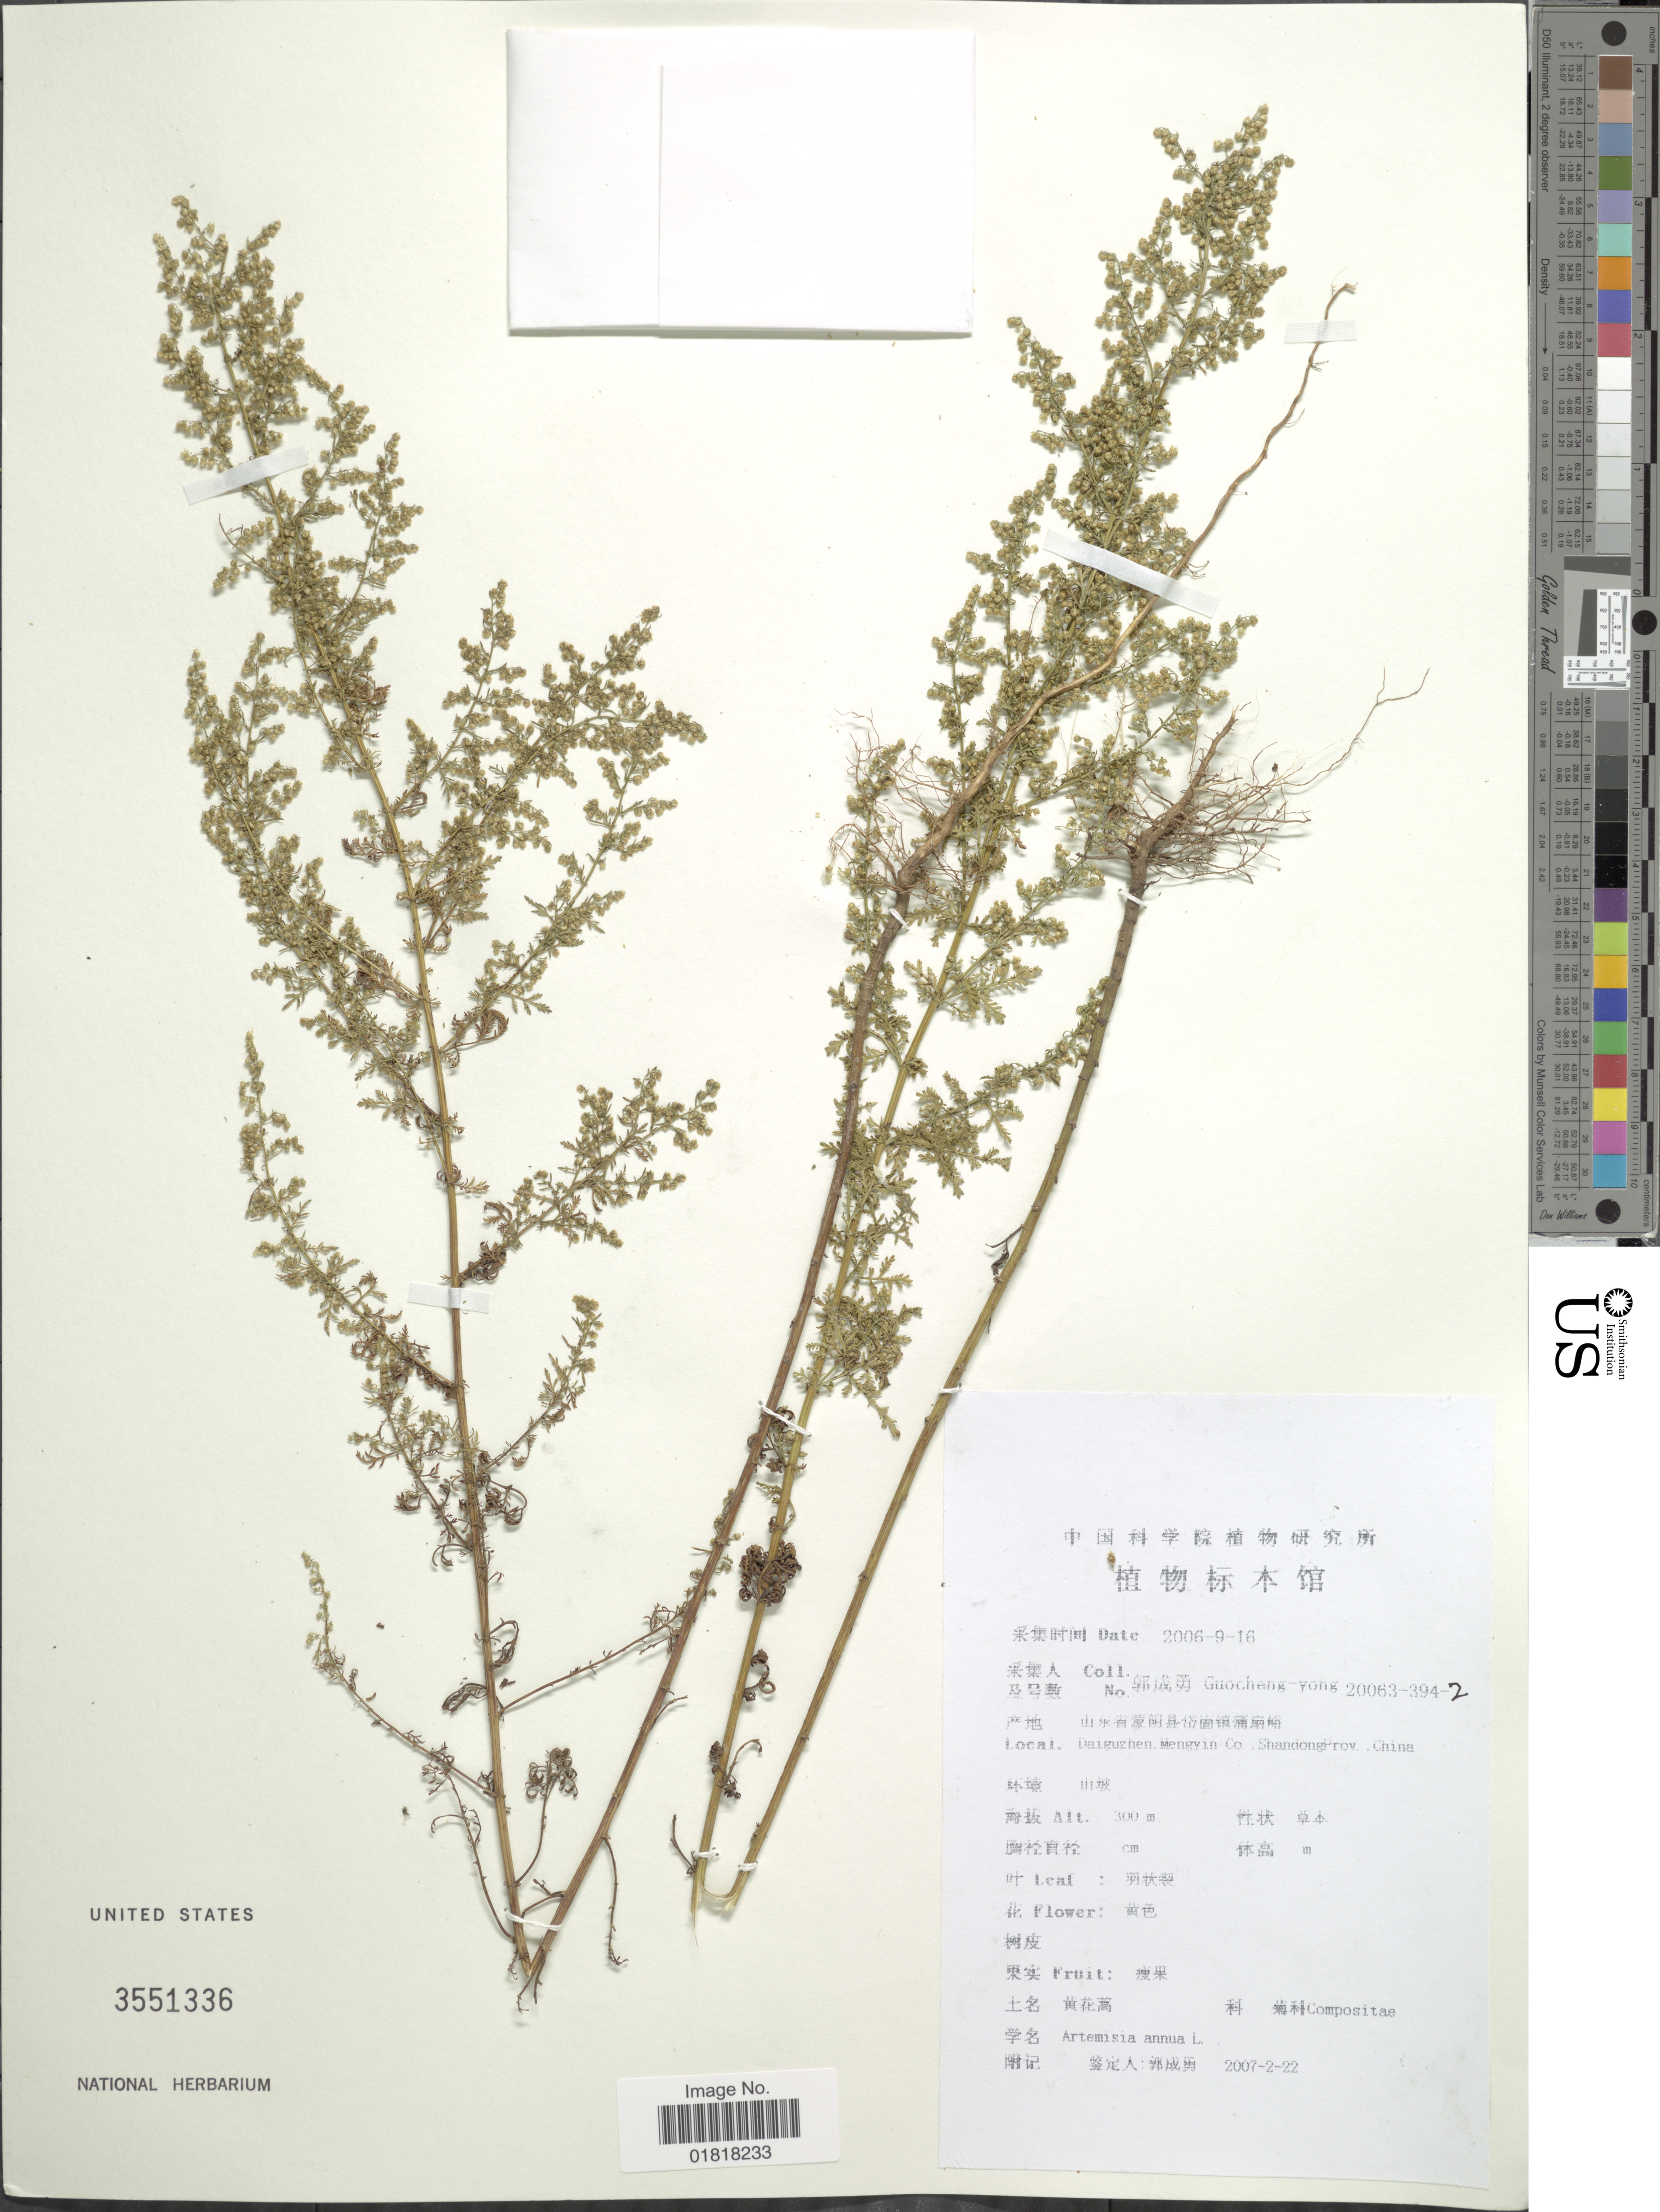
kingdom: Plantae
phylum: Tracheophyta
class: Magnoliopsida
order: Asterales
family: Asteraceae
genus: Artemisia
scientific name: Artemisia annua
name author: L.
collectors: Guo cheng-yong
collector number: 20063-394-2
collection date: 2006-09-16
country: China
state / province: Shandong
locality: Daiguzhen Mengyin Co.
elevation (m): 300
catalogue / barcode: US 3551336